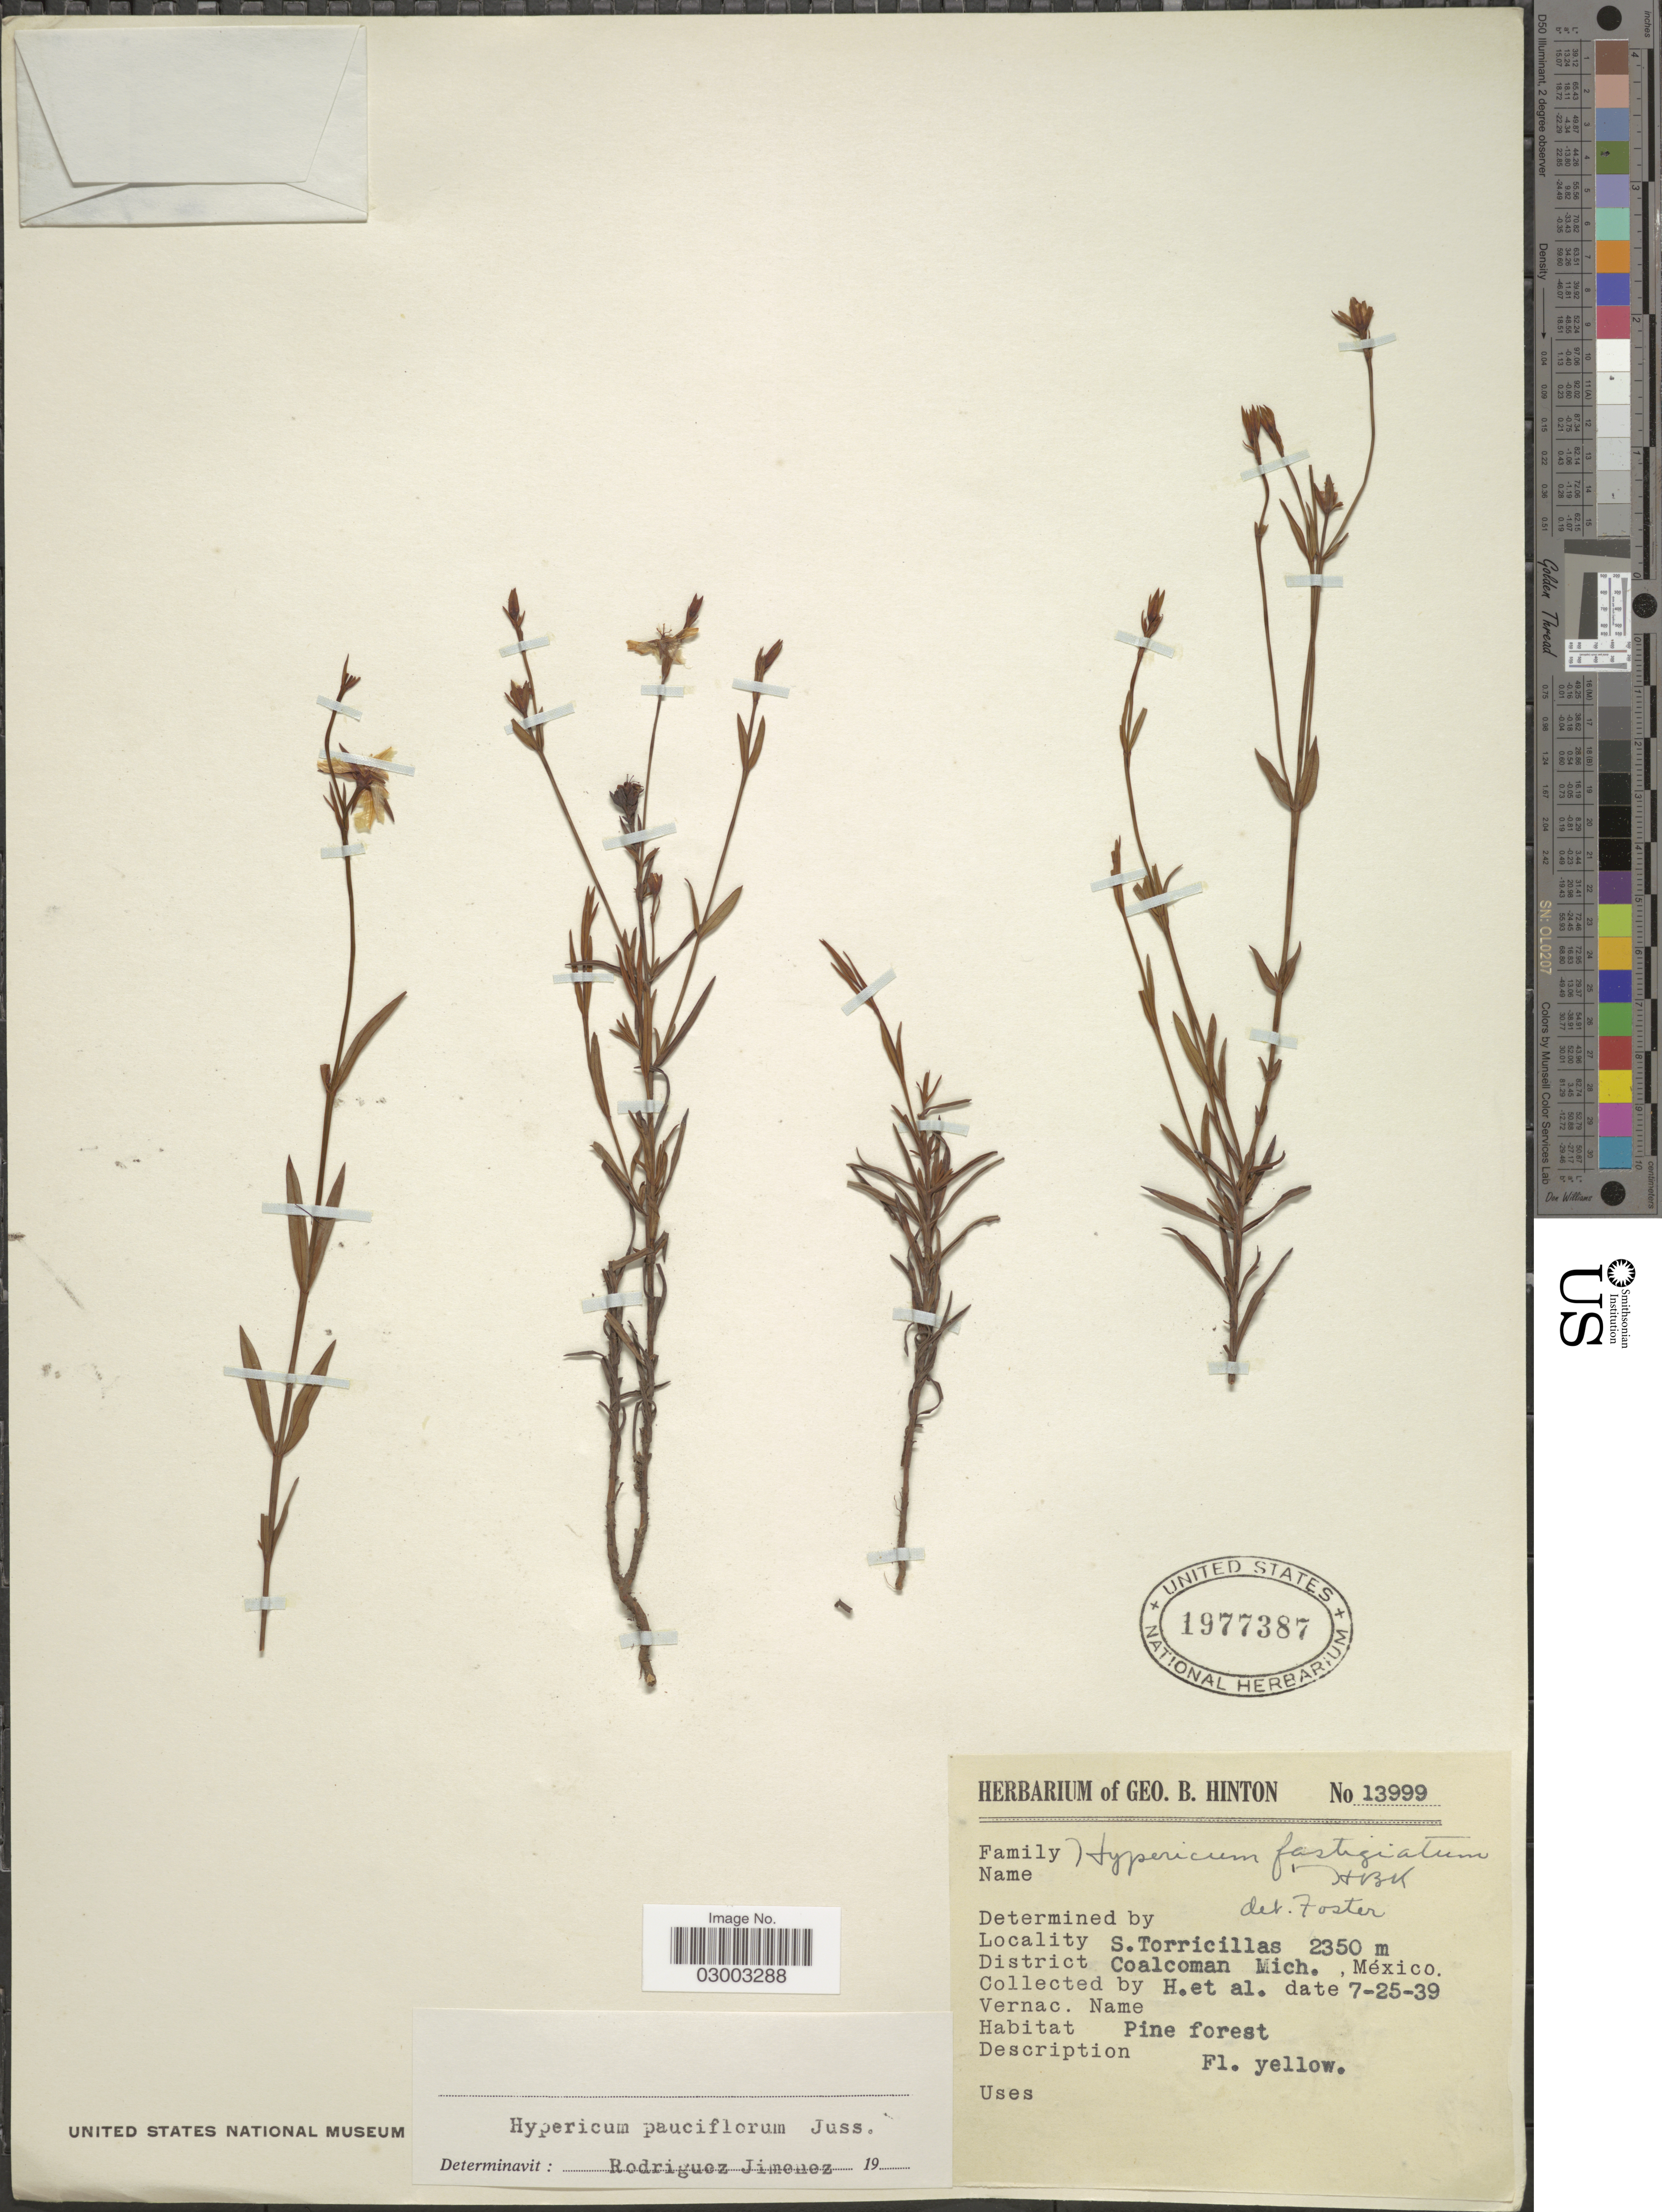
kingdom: Plantae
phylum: Tracheophyta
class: Magnoliopsida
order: Malpighiales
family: Hypericaceae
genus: Hypericum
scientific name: Hypericum pauciflorum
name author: Kunth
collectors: G. B. Hinton & et al.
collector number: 13999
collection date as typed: Transcribed d/m/y: 25/7/39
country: Mexico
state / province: Michoacán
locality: S. Torricillas. District Coalcoman Mich.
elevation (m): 2350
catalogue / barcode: US 1977387